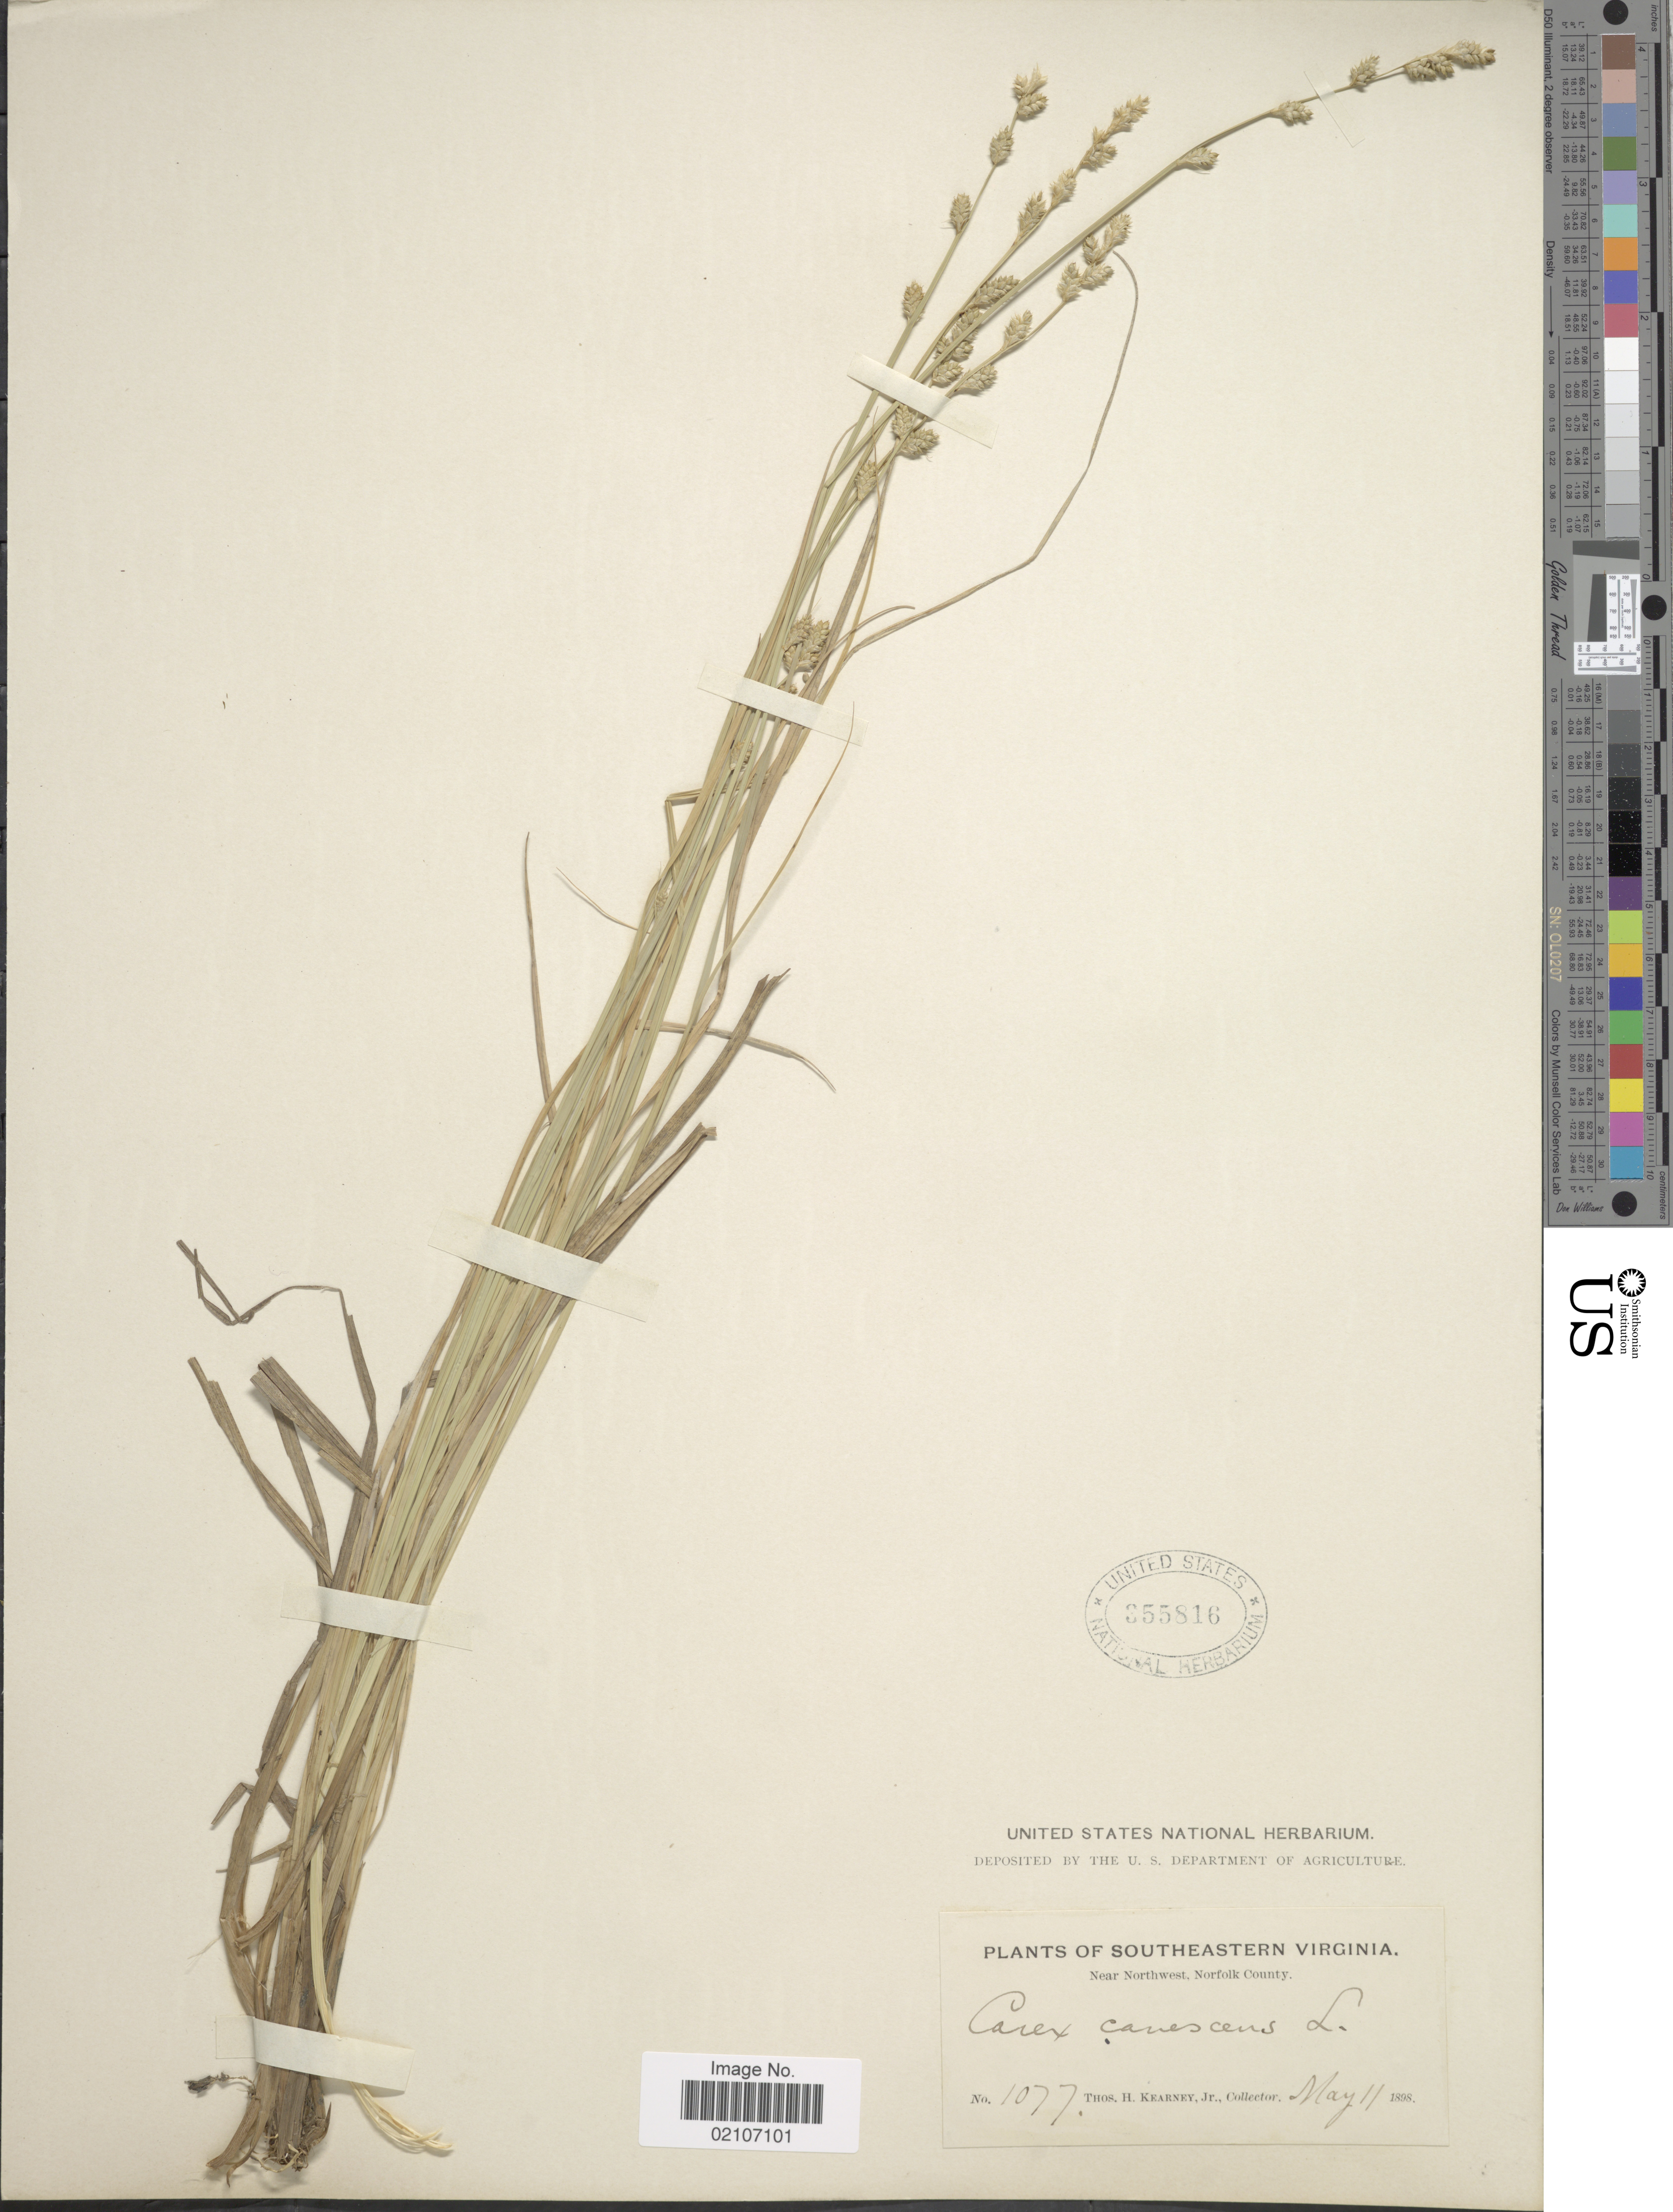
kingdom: Plantae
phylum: Tracheophyta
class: Liliopsida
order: Poales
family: Cyperaceae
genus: Carex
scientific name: Carex canescens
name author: L.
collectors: T. H. Kearney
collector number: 1077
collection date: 1898-05-11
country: United States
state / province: Virginia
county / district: City of Norfolk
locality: Southeastern Virginia, Near Northwest, Norfolk County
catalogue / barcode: US 355816